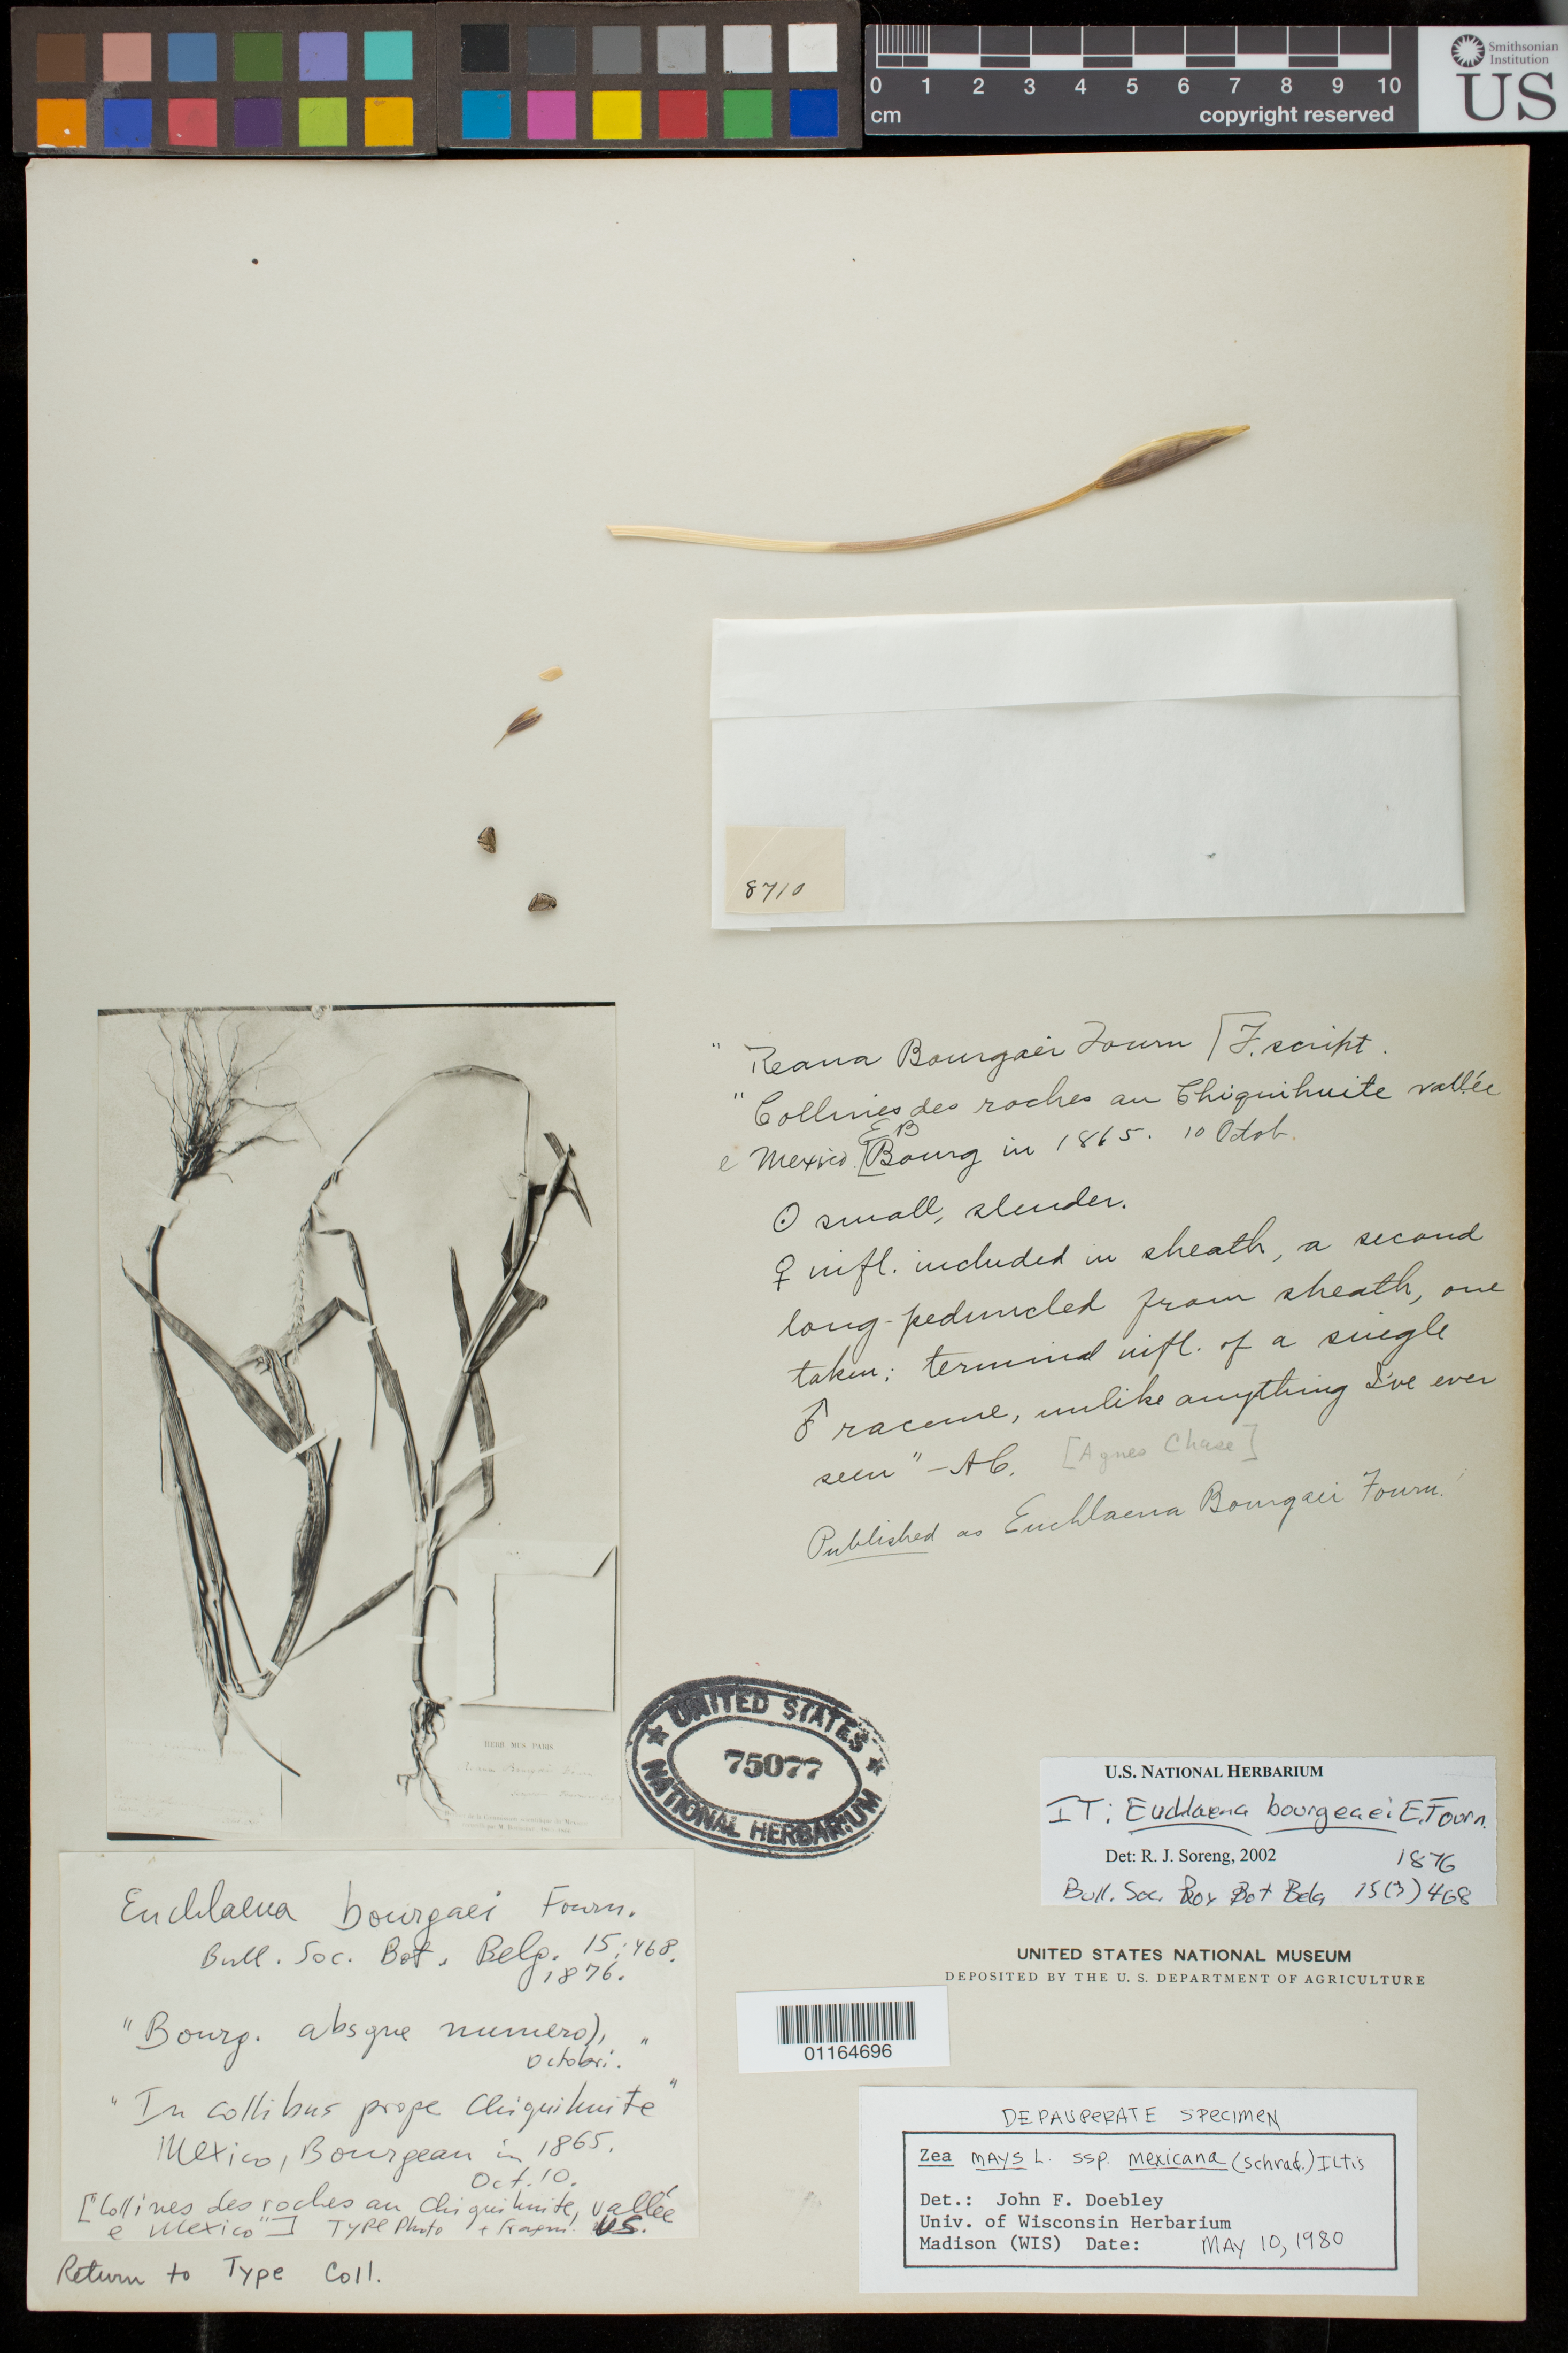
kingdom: Plantae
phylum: Tracheophyta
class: Liliopsida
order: Poales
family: Poaceae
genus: Euchlaena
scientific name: Euchlaena bourgaei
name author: E. Fourn.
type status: Type Collection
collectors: E. Bourgeau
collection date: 1865-10-10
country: Mexico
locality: "collibus prope Chiquihuite, vallée e Mexico"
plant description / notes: Photograph and fragmentary material of type specimen ex herb. Paris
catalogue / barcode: US 75077